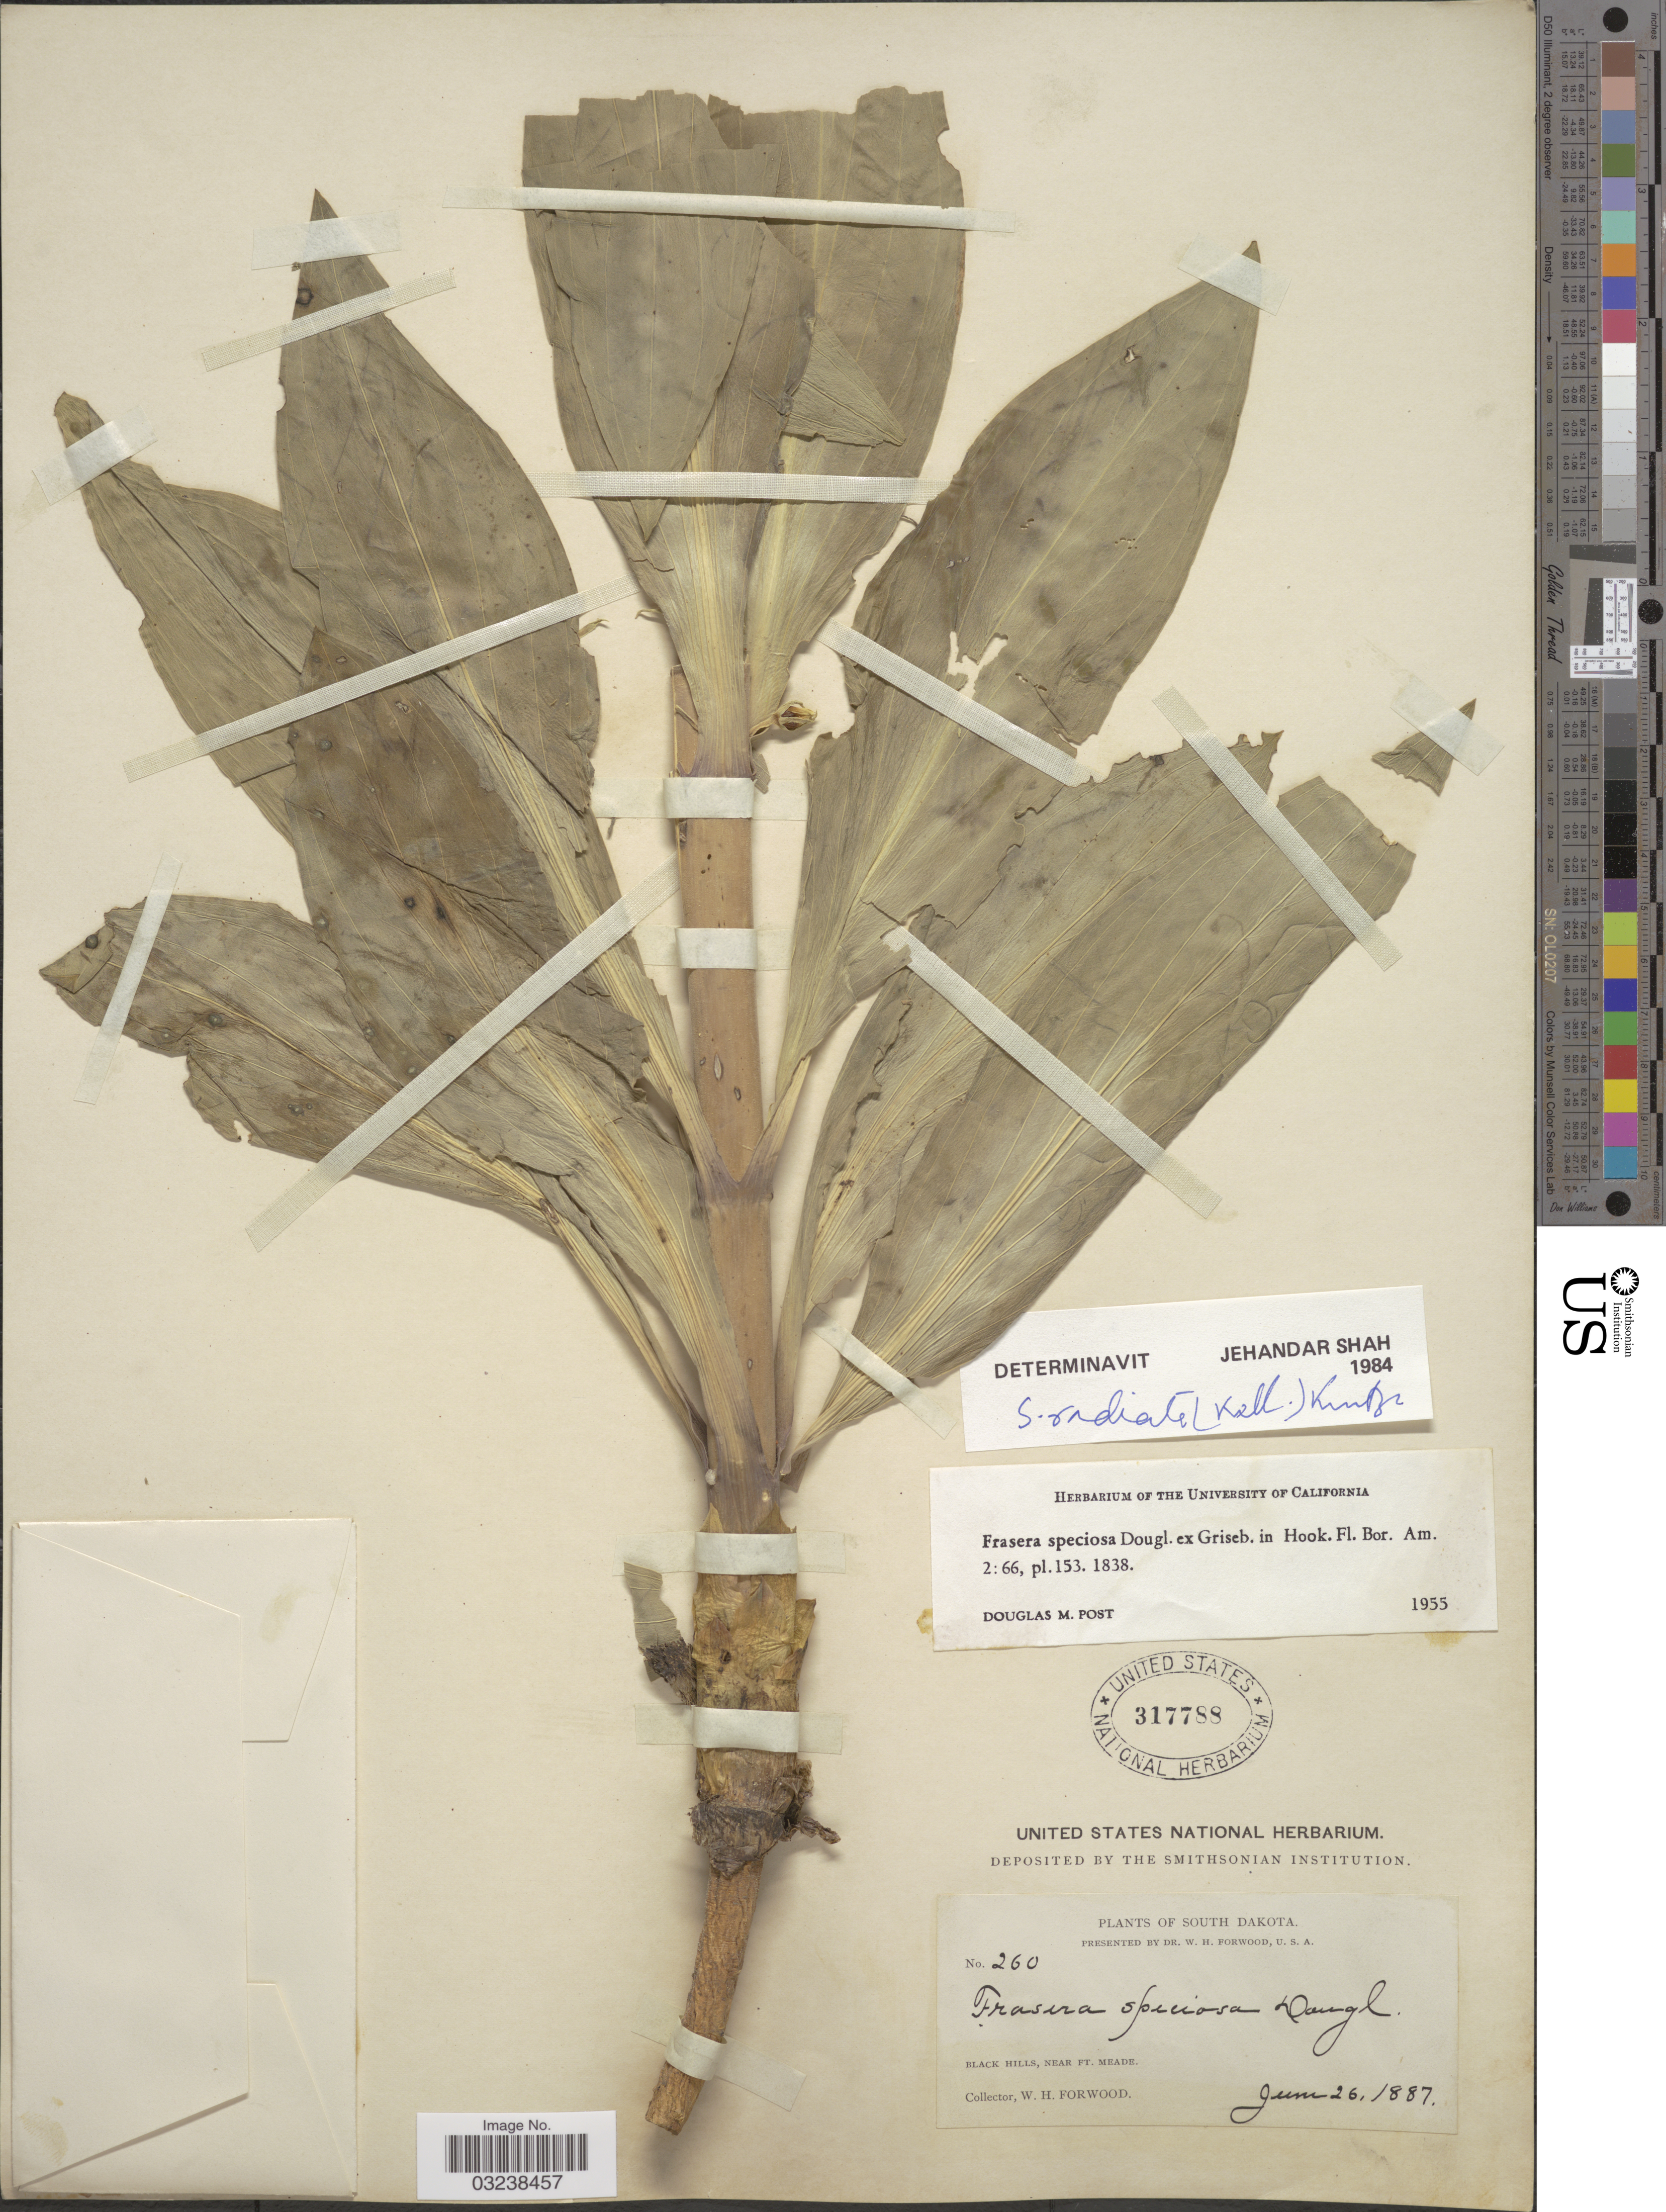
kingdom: Plantae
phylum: Tracheophyta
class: Magnoliopsida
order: Gentianales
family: Gentianaceae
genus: Swertia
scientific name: Swertia radiata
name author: (Kellogg) Kuntze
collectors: W. Forwood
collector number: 260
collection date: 1887-06-26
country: United States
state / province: South Dakota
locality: Black Hills, near Ft. Meade.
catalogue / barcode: US 317788